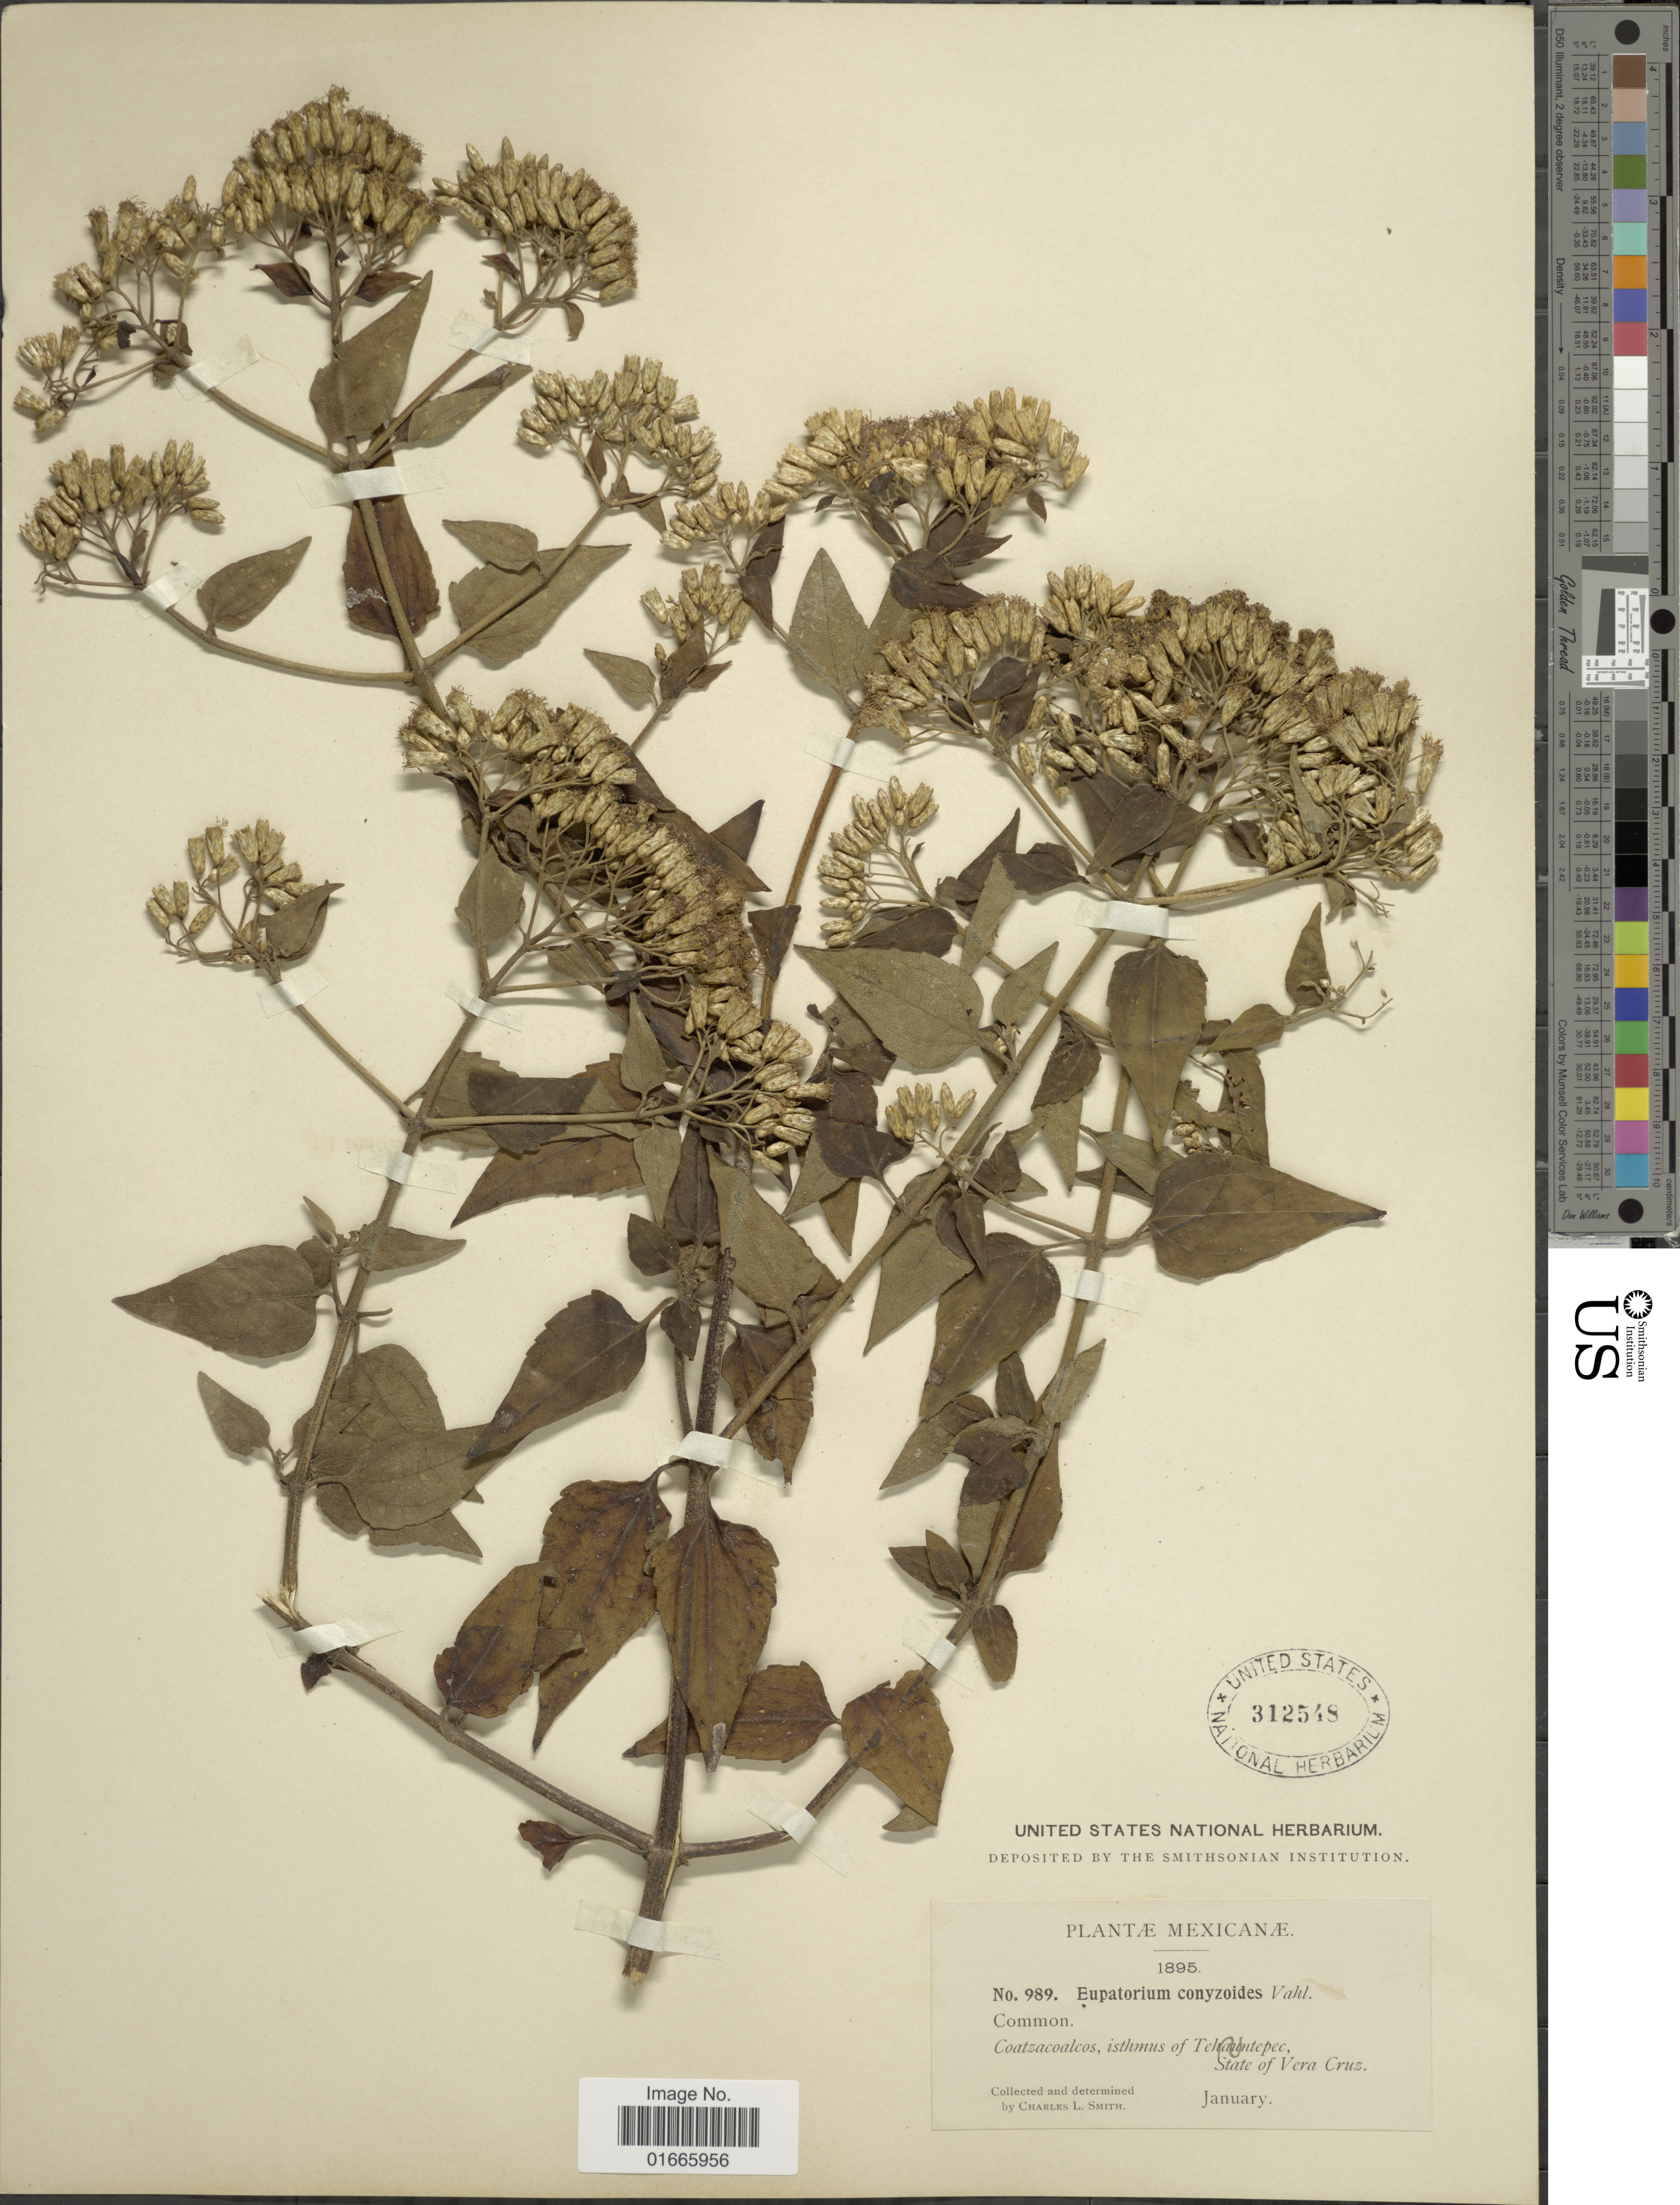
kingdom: Plantae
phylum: Tracheophyta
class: Magnoliopsida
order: Asterales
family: Asteraceae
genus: Chromolaena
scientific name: Chromolaena odorata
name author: (L.) R.M. King & H. Rob.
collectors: C. L. Smith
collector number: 989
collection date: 1895-01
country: Mexico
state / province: Veracruz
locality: Coatzacoalcos, isthmus of Tehauntepec, State of Vera Cruz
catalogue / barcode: US 312548